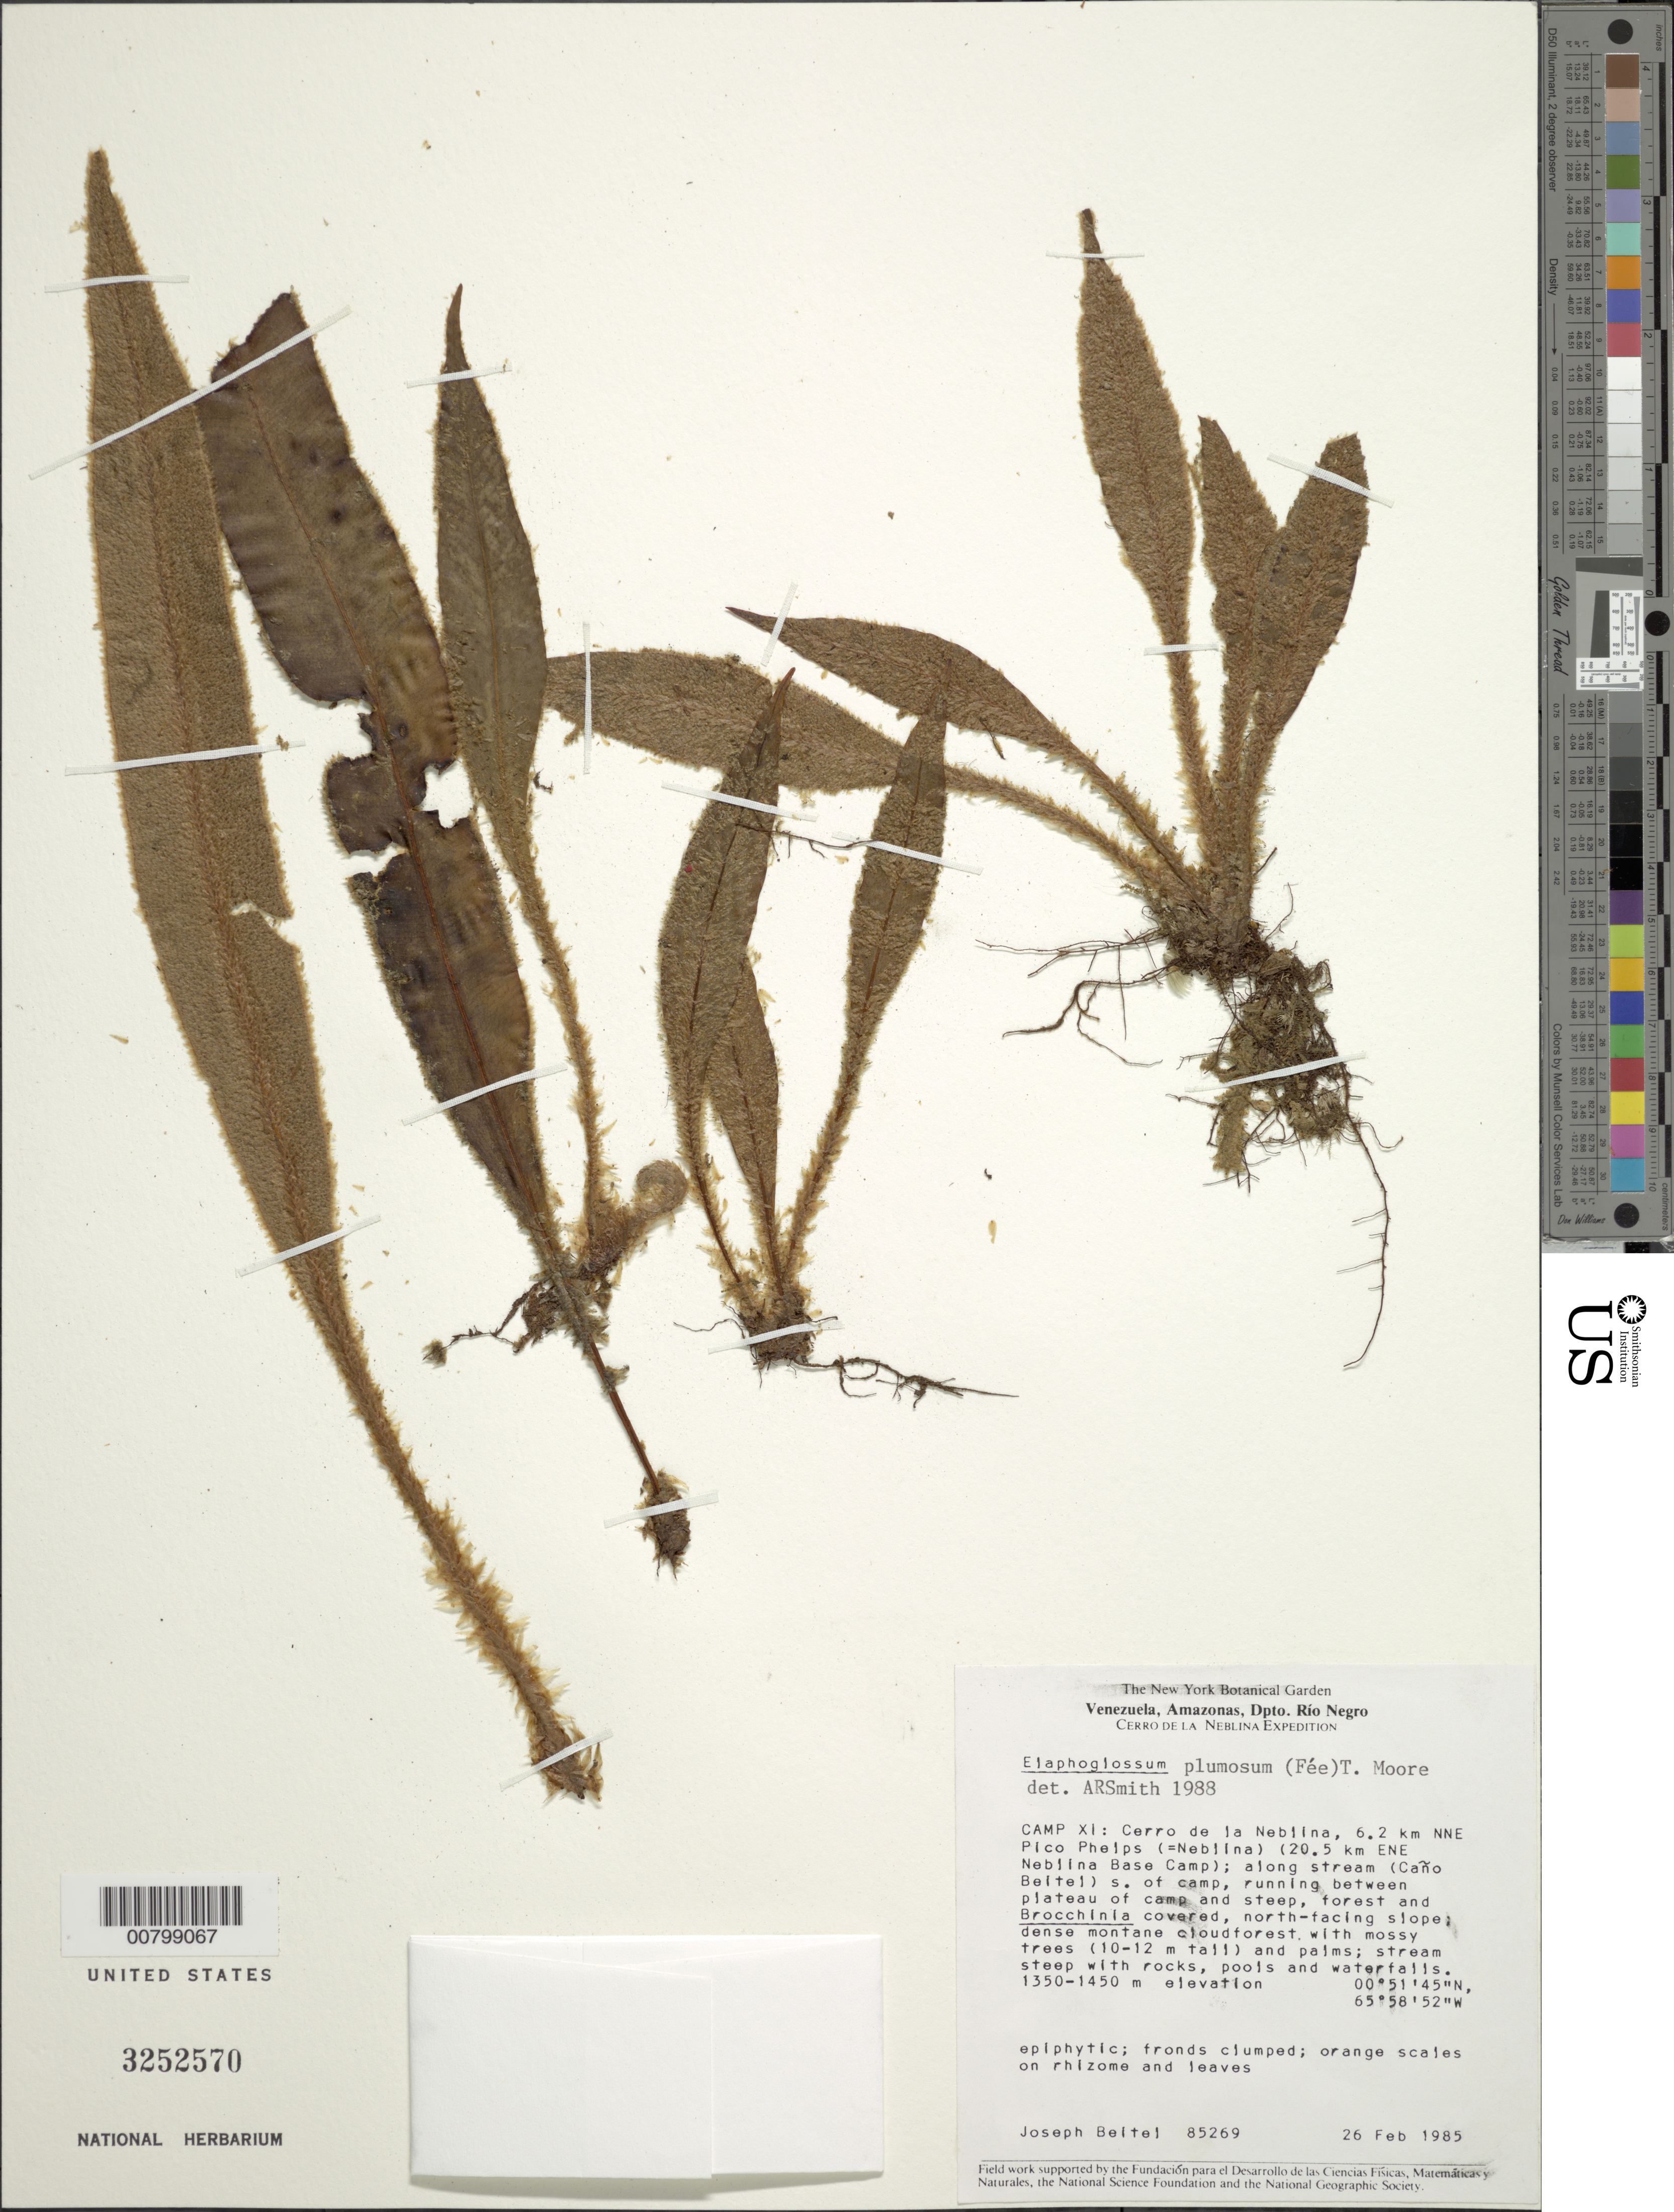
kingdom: Plantae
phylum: Tracheophyta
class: Polypodiopsida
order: Polypodiales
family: Dryopteridaceae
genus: Elaphoglossum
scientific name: Elaphoglossum plumosum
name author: (Fée) T. Moore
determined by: Smith, Alan R., (UC)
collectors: J. M. Beitel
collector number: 85269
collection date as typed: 26-Feb-85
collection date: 1985-02-26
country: Venezuela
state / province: Amazonas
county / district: Río Negro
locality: Cerro de la Neblina, Camp XI, 6.2 km NNE Pico Phelps (= Neblina) (20.5 km ENE Neblina Base Camp), along stream (Caño Beiltel) S of camp, running between plateau of camp and steep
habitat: Dense montane cloud forest with mossy trees (10-12 m tall) and palms; stream steep with rocks, pools and waterfalls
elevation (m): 1350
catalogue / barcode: US 3252570